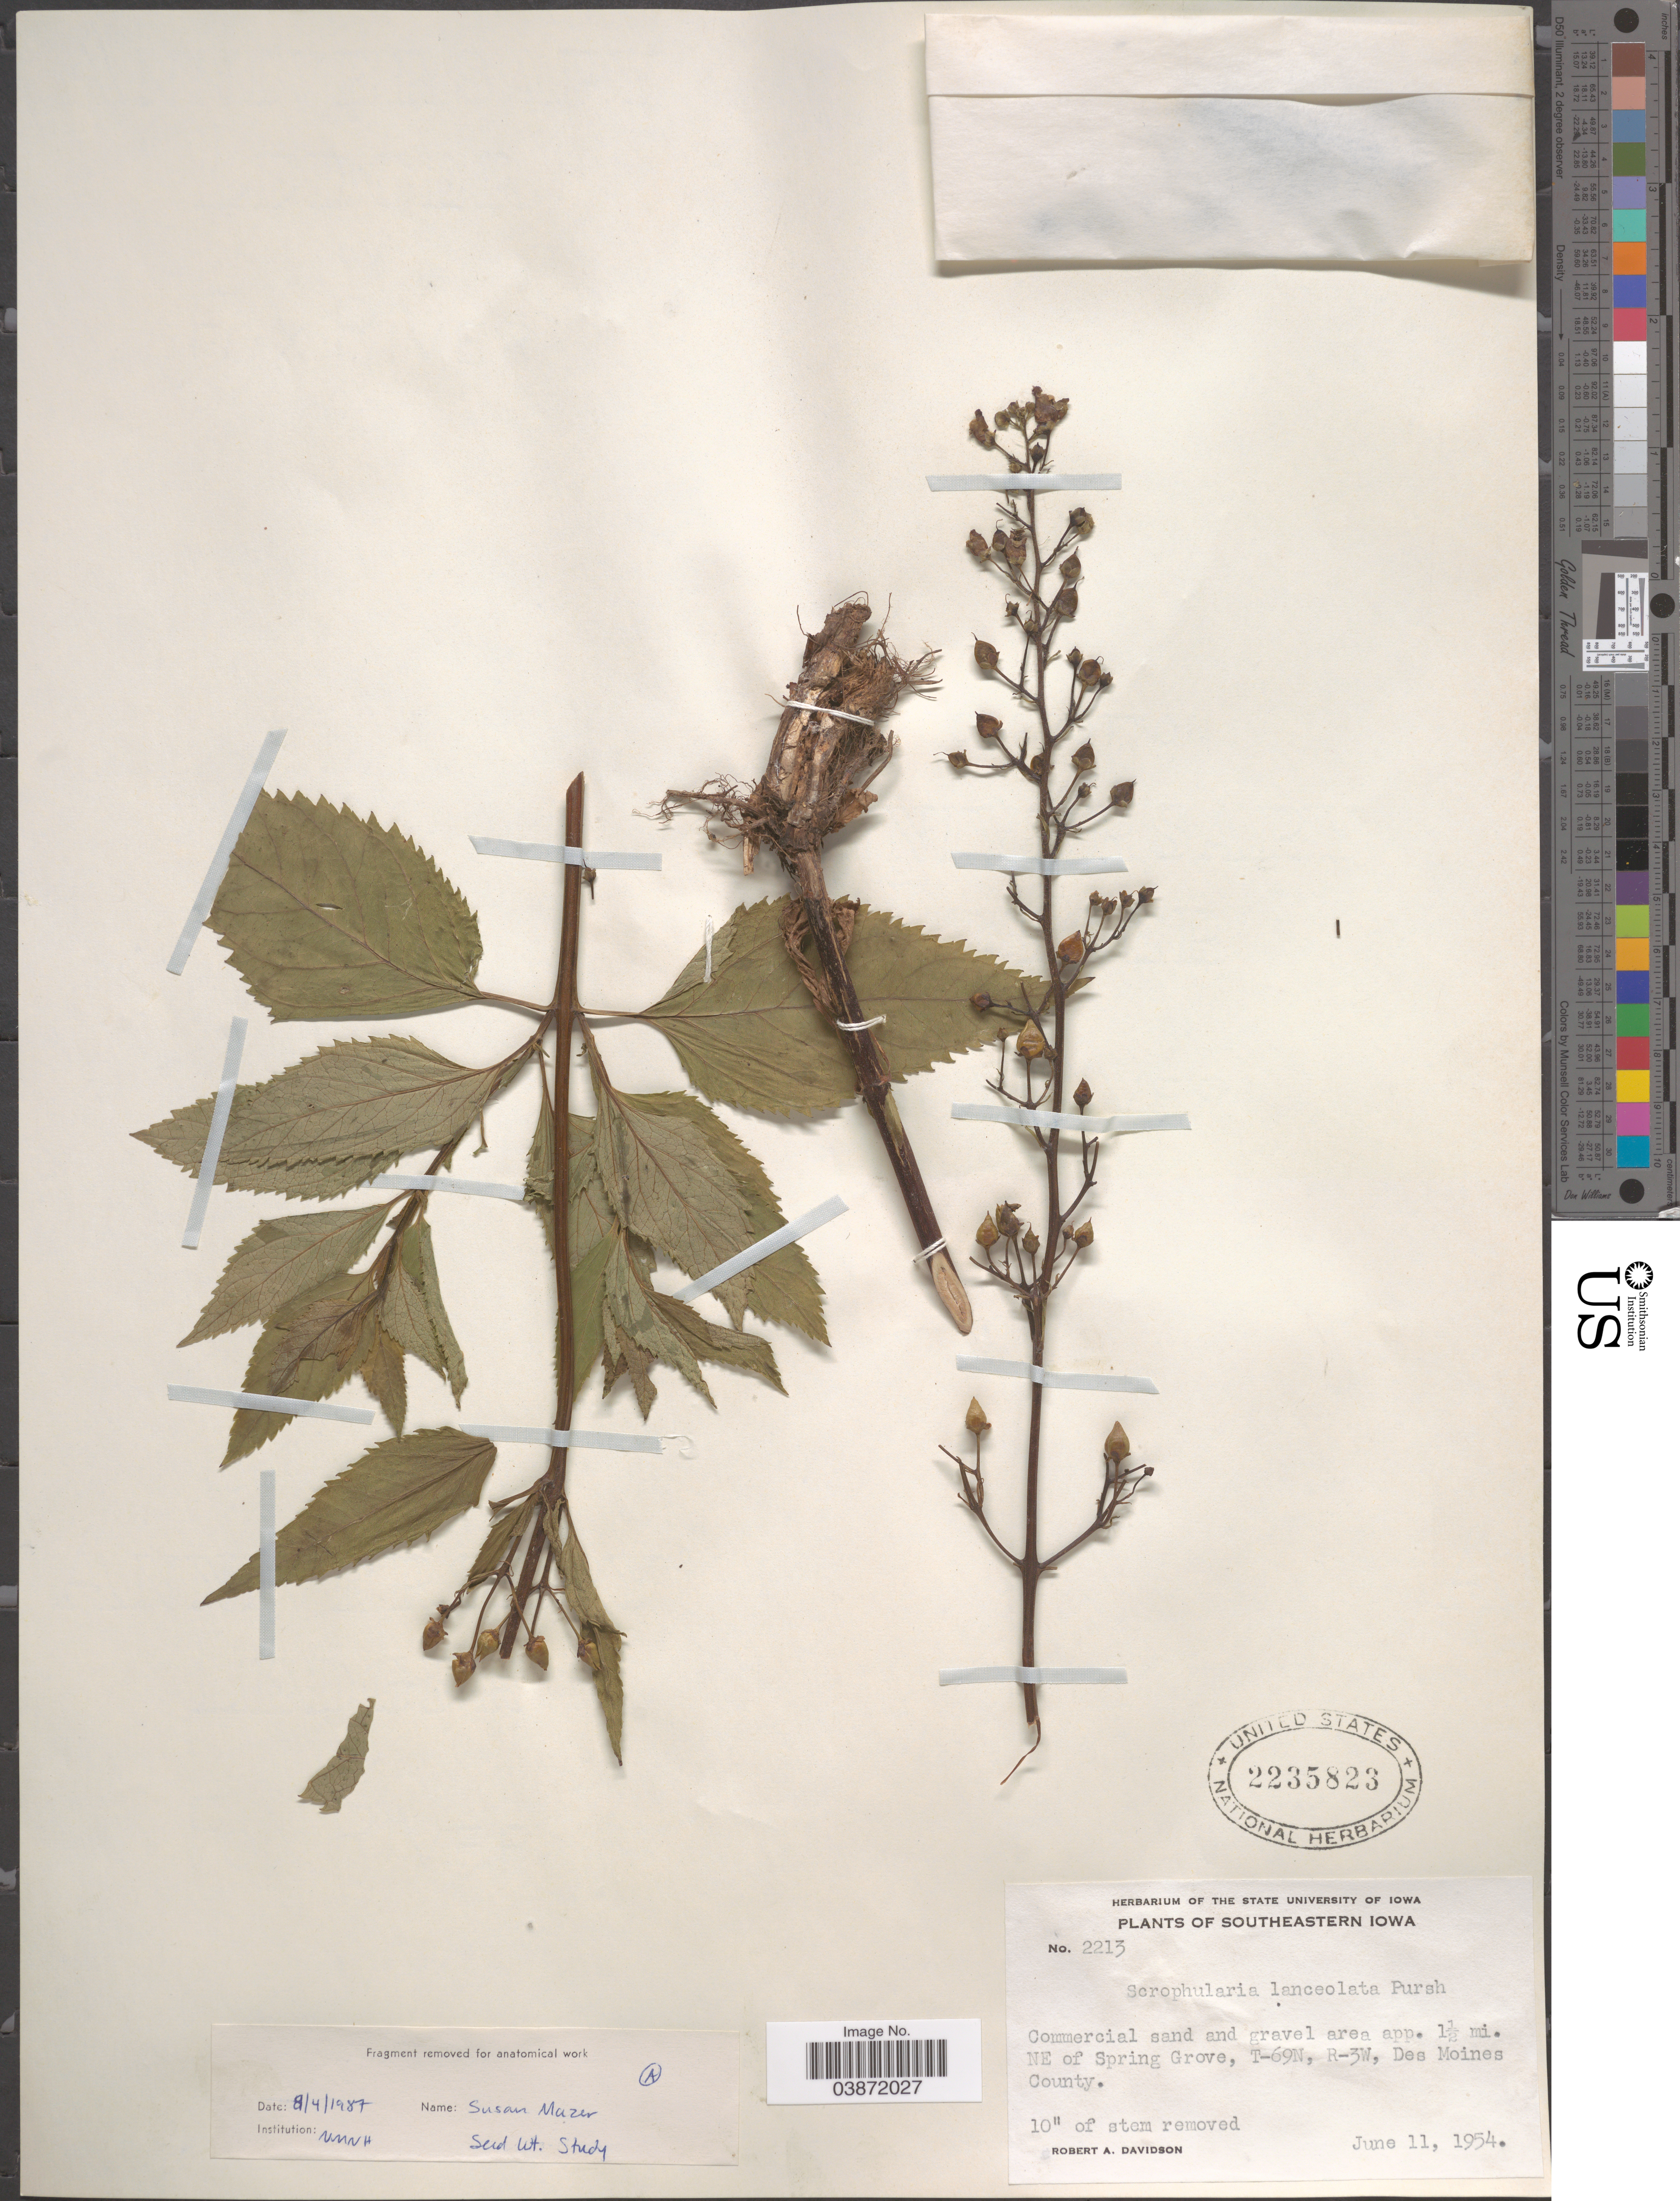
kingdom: Plantae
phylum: Tracheophyta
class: Magnoliopsida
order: Lamiales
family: Scrophulariaceae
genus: Scrophularia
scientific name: Scrophularia lanceolata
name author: Pursh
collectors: R. A. Davidson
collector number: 2213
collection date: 1954-06-11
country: United States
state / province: Iowa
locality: Southeastern Iowa. 1½ mi. NE of Spring Grove, T-69N, R-3W, Des Moines County.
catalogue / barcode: US 2235823